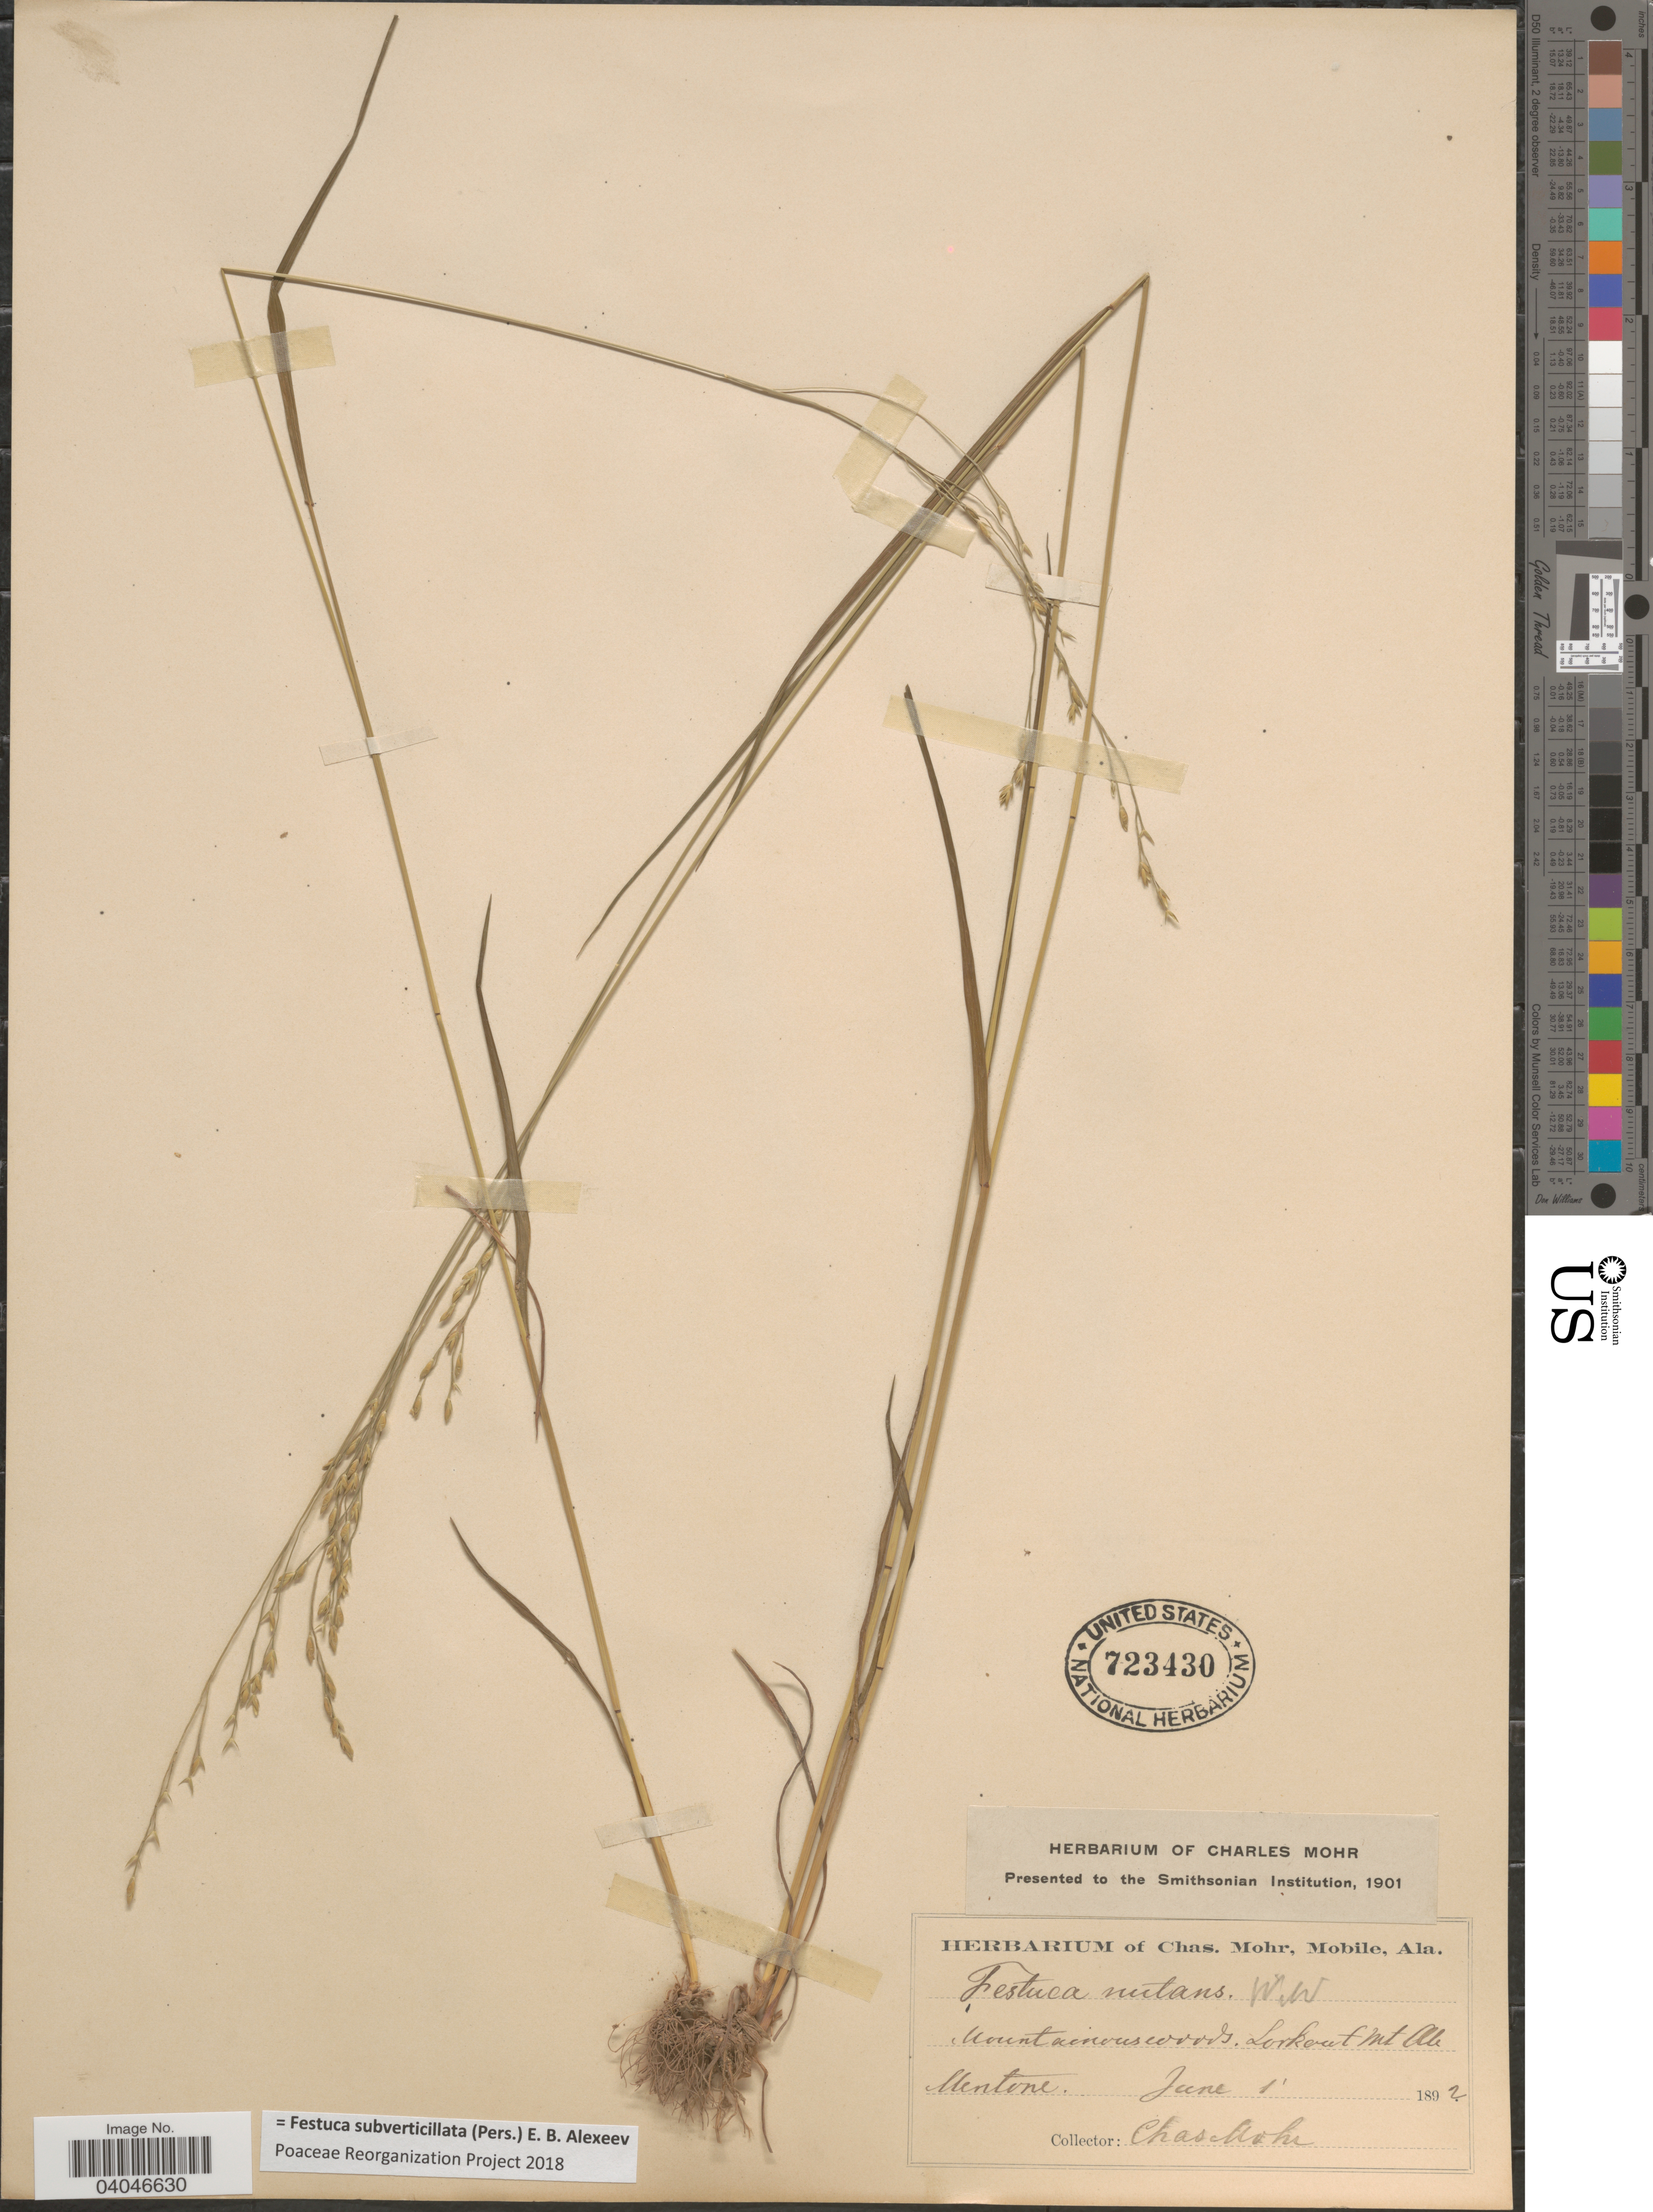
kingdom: Plantae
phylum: Tracheophyta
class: Liliopsida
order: Poales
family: Poaceae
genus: Festuca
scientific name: Festuca subverticillata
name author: (Pers.) E.B. Alexeev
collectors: Mohr, C. T. (herbarium)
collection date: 1892-06-01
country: United States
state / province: Alabama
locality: Mentone.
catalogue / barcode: US 723430